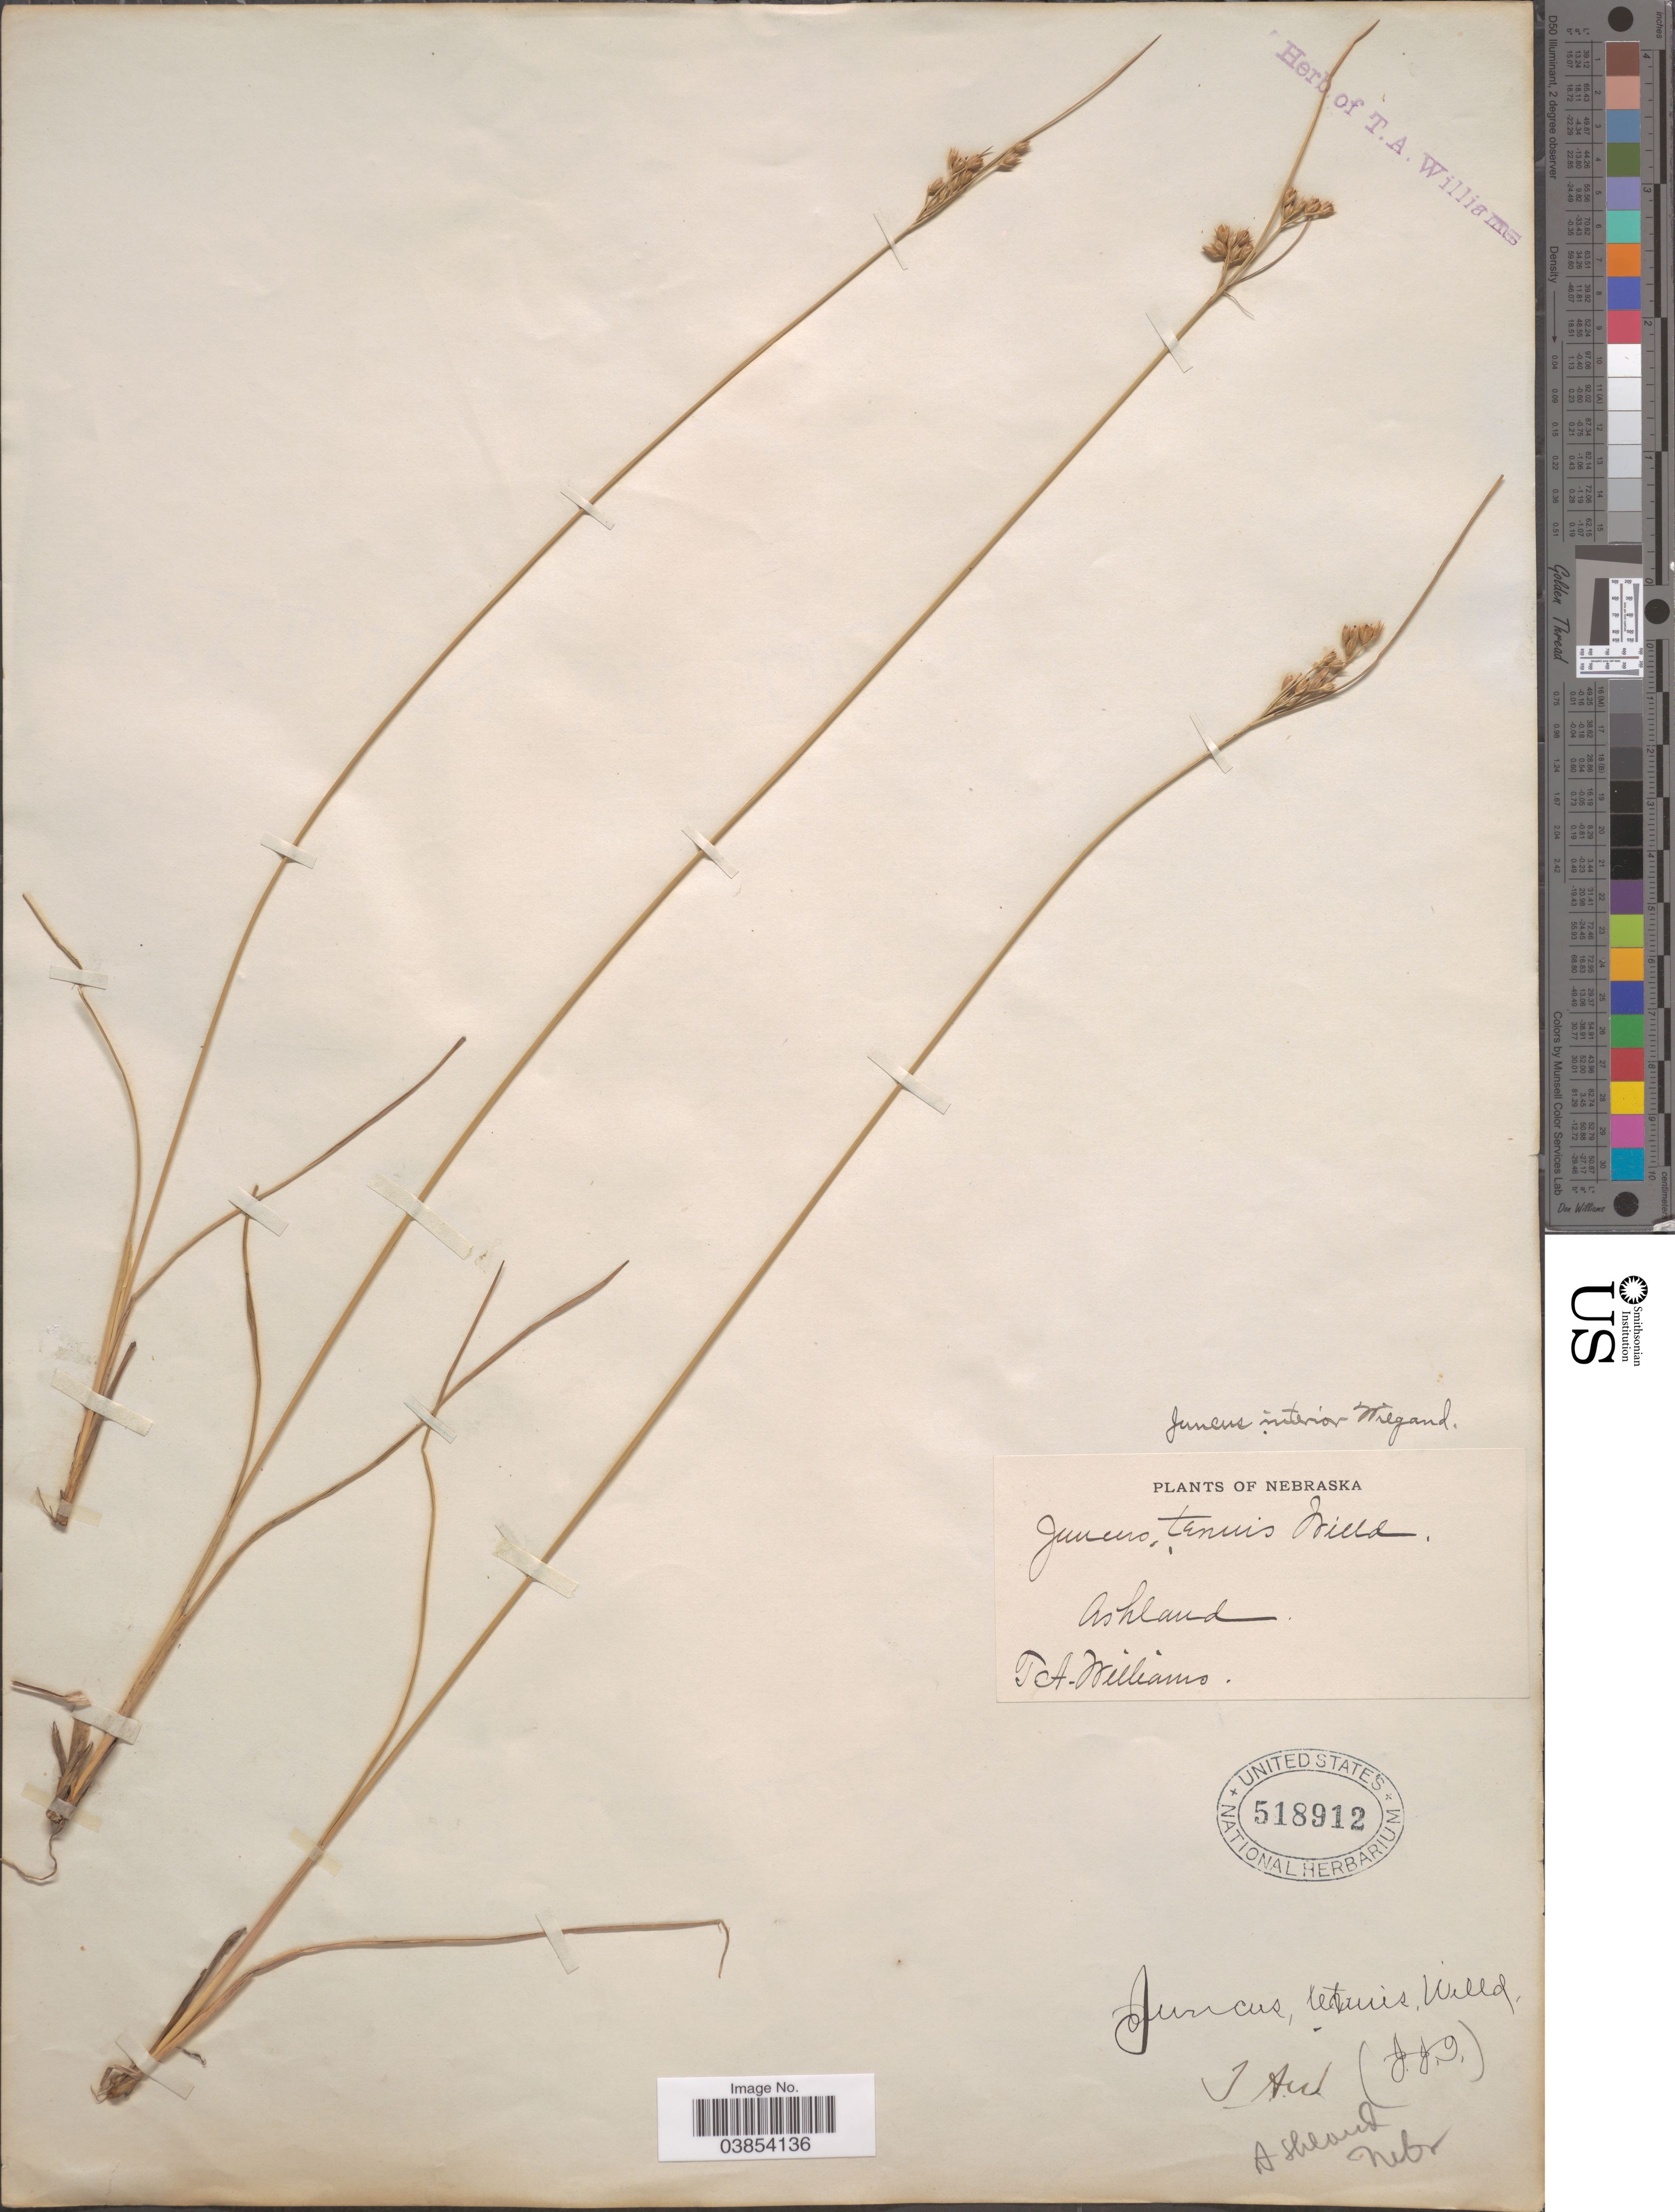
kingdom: Plantae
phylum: Tracheophyta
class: Liliopsida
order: Poales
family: Juncaceae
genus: Juncus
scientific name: Juncus interior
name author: Wiegand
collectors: T. Williams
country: United States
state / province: Nebraska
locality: Ashland.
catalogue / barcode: US 518912